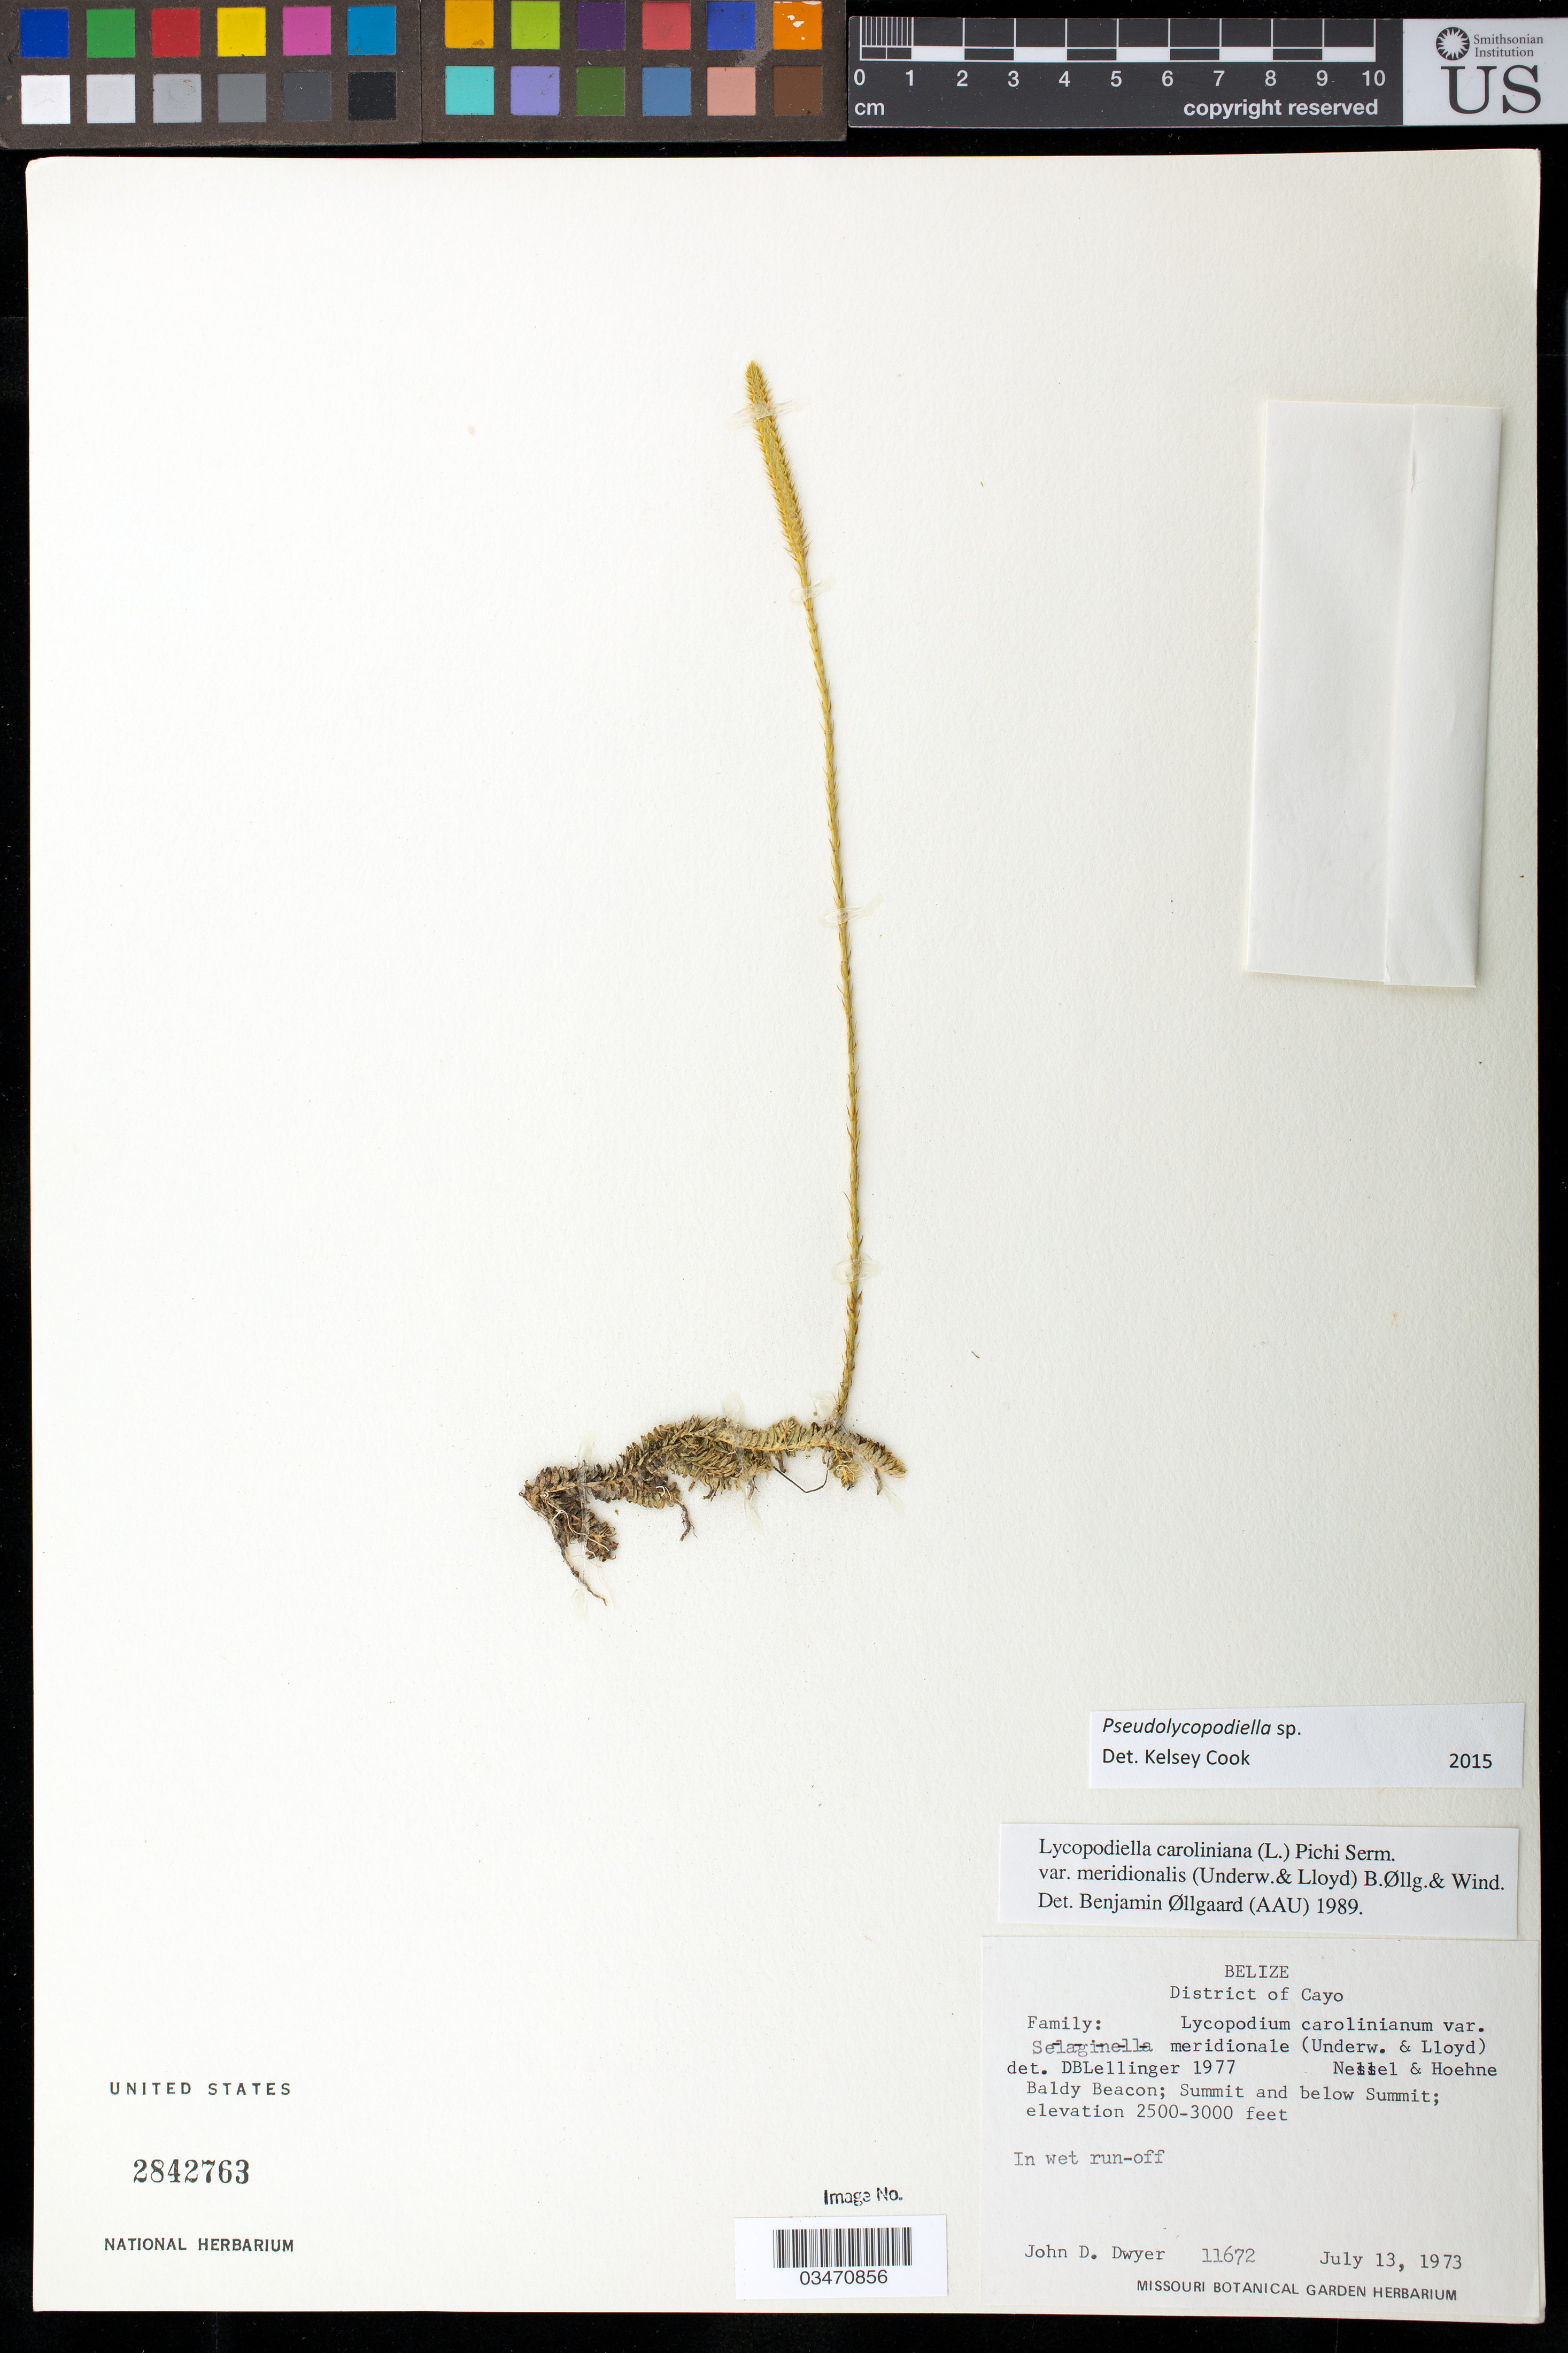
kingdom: Plantae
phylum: Tracheophyta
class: Lycopodiopsida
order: Lycopodiales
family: Lycopodiaceae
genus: Pseudolycopodiella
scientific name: Pseudolycopodiella sp.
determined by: Cook, K.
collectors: J. D. Dwyer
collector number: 11672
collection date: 1973-07-13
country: Belize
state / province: Cayo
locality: District of Cayo, Baldy Beacon, Summit and below Summit.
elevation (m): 762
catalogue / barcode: US 2842763